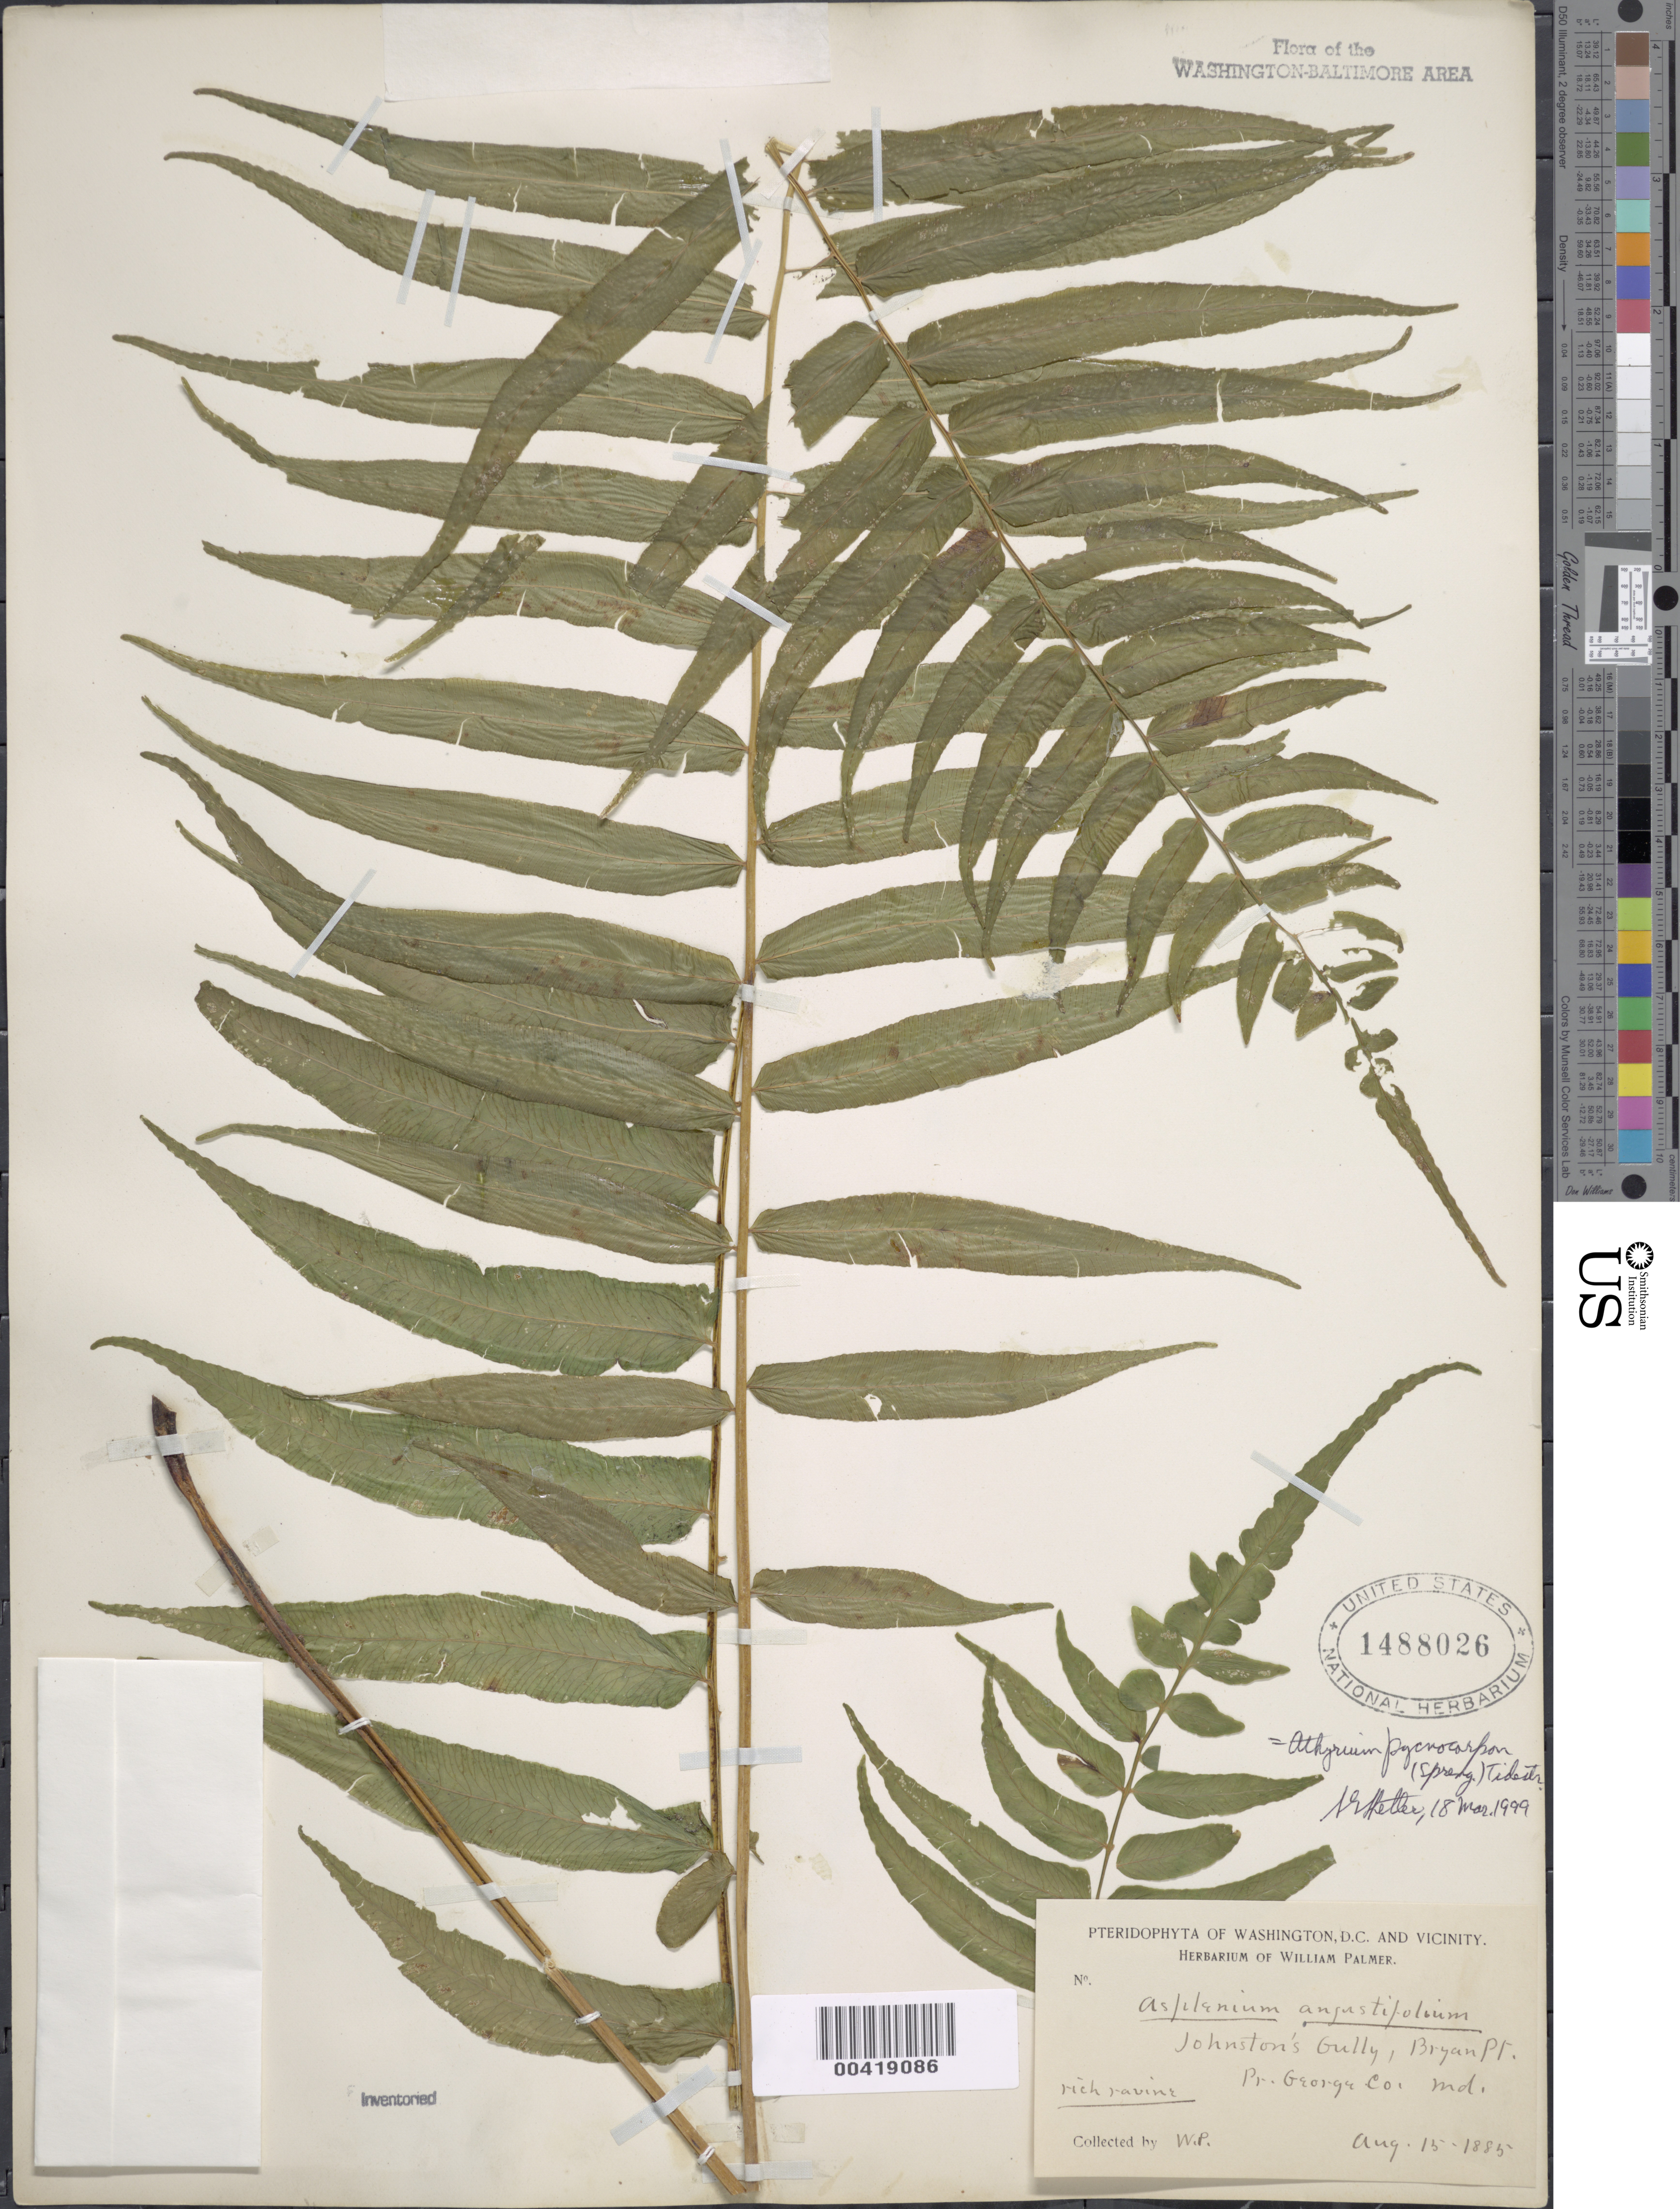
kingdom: Plantae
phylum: Tracheophyta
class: Polypodiopsida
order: Polypodiales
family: Diplaziopsidaceae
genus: Homalosorus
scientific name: Homalosorus pycnocarpos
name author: (Spreng.) Pic. Serm.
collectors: W. Palmer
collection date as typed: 15 Aug 1885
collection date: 1885-08-15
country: United States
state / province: Maryland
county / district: Prince George's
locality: Johnstons Gully, Bryan Point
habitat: Rich ravine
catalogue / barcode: US 1488026